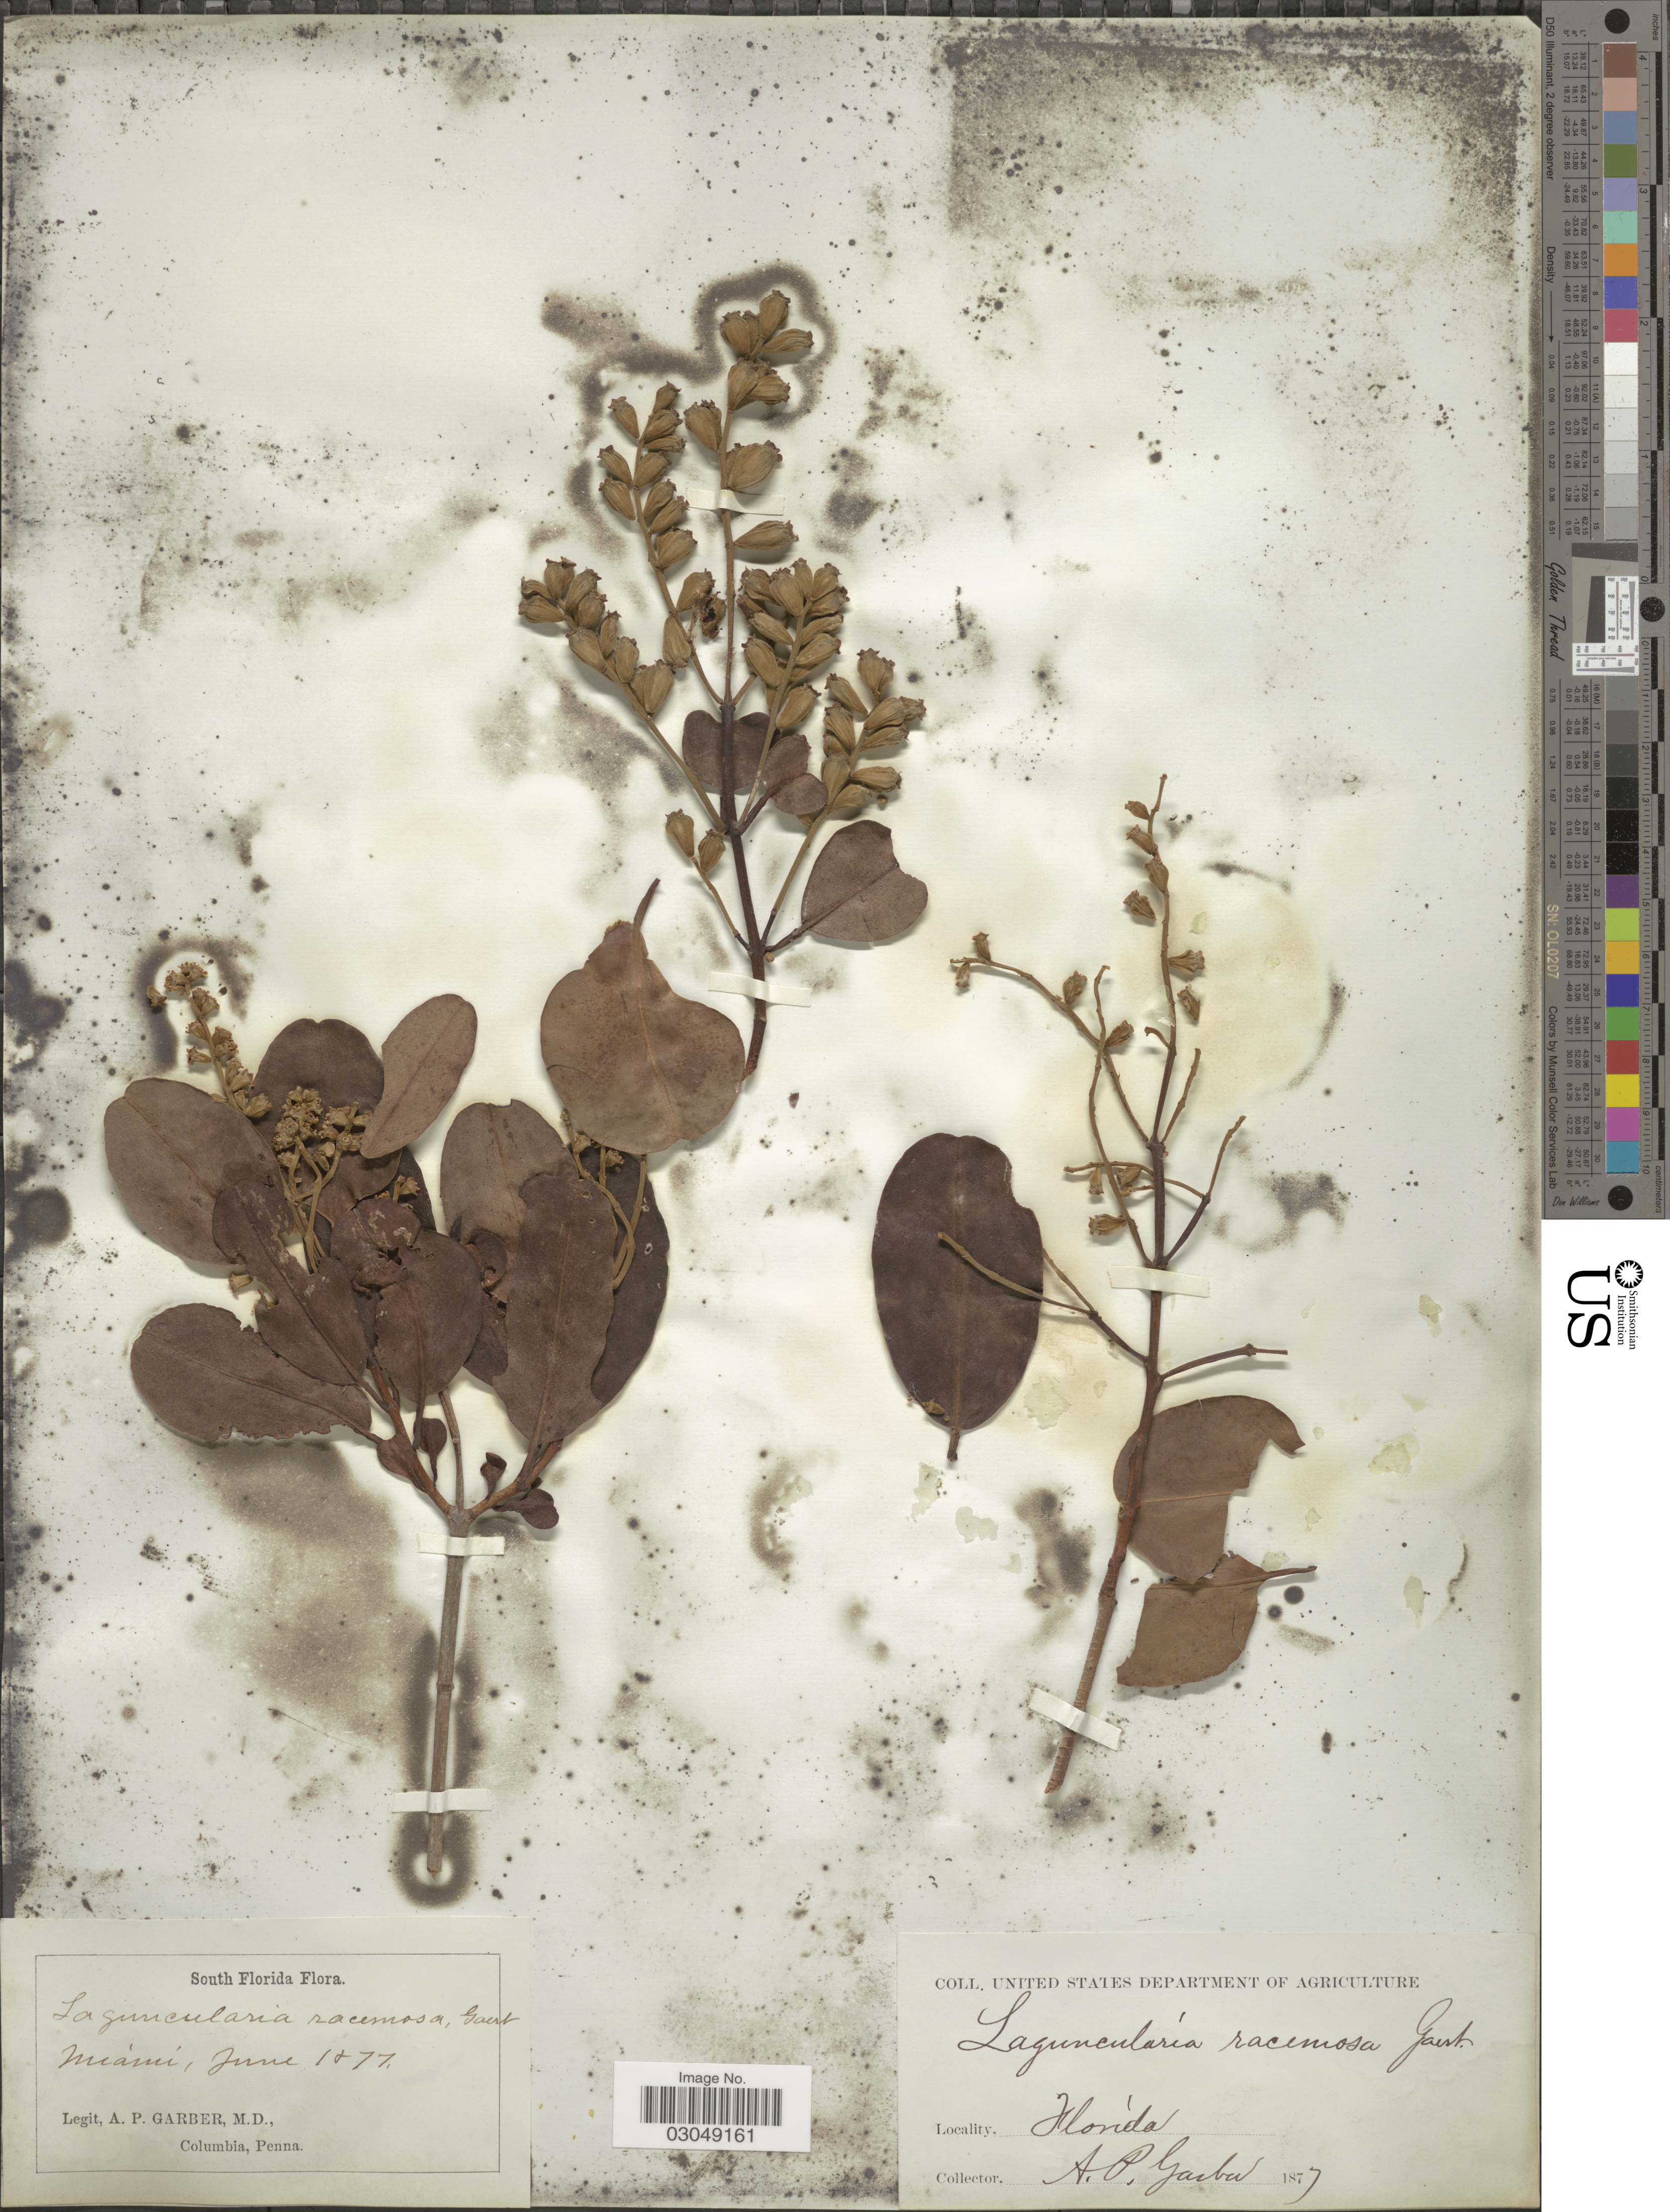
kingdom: Plantae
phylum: Tracheophyta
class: Magnoliopsida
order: Myrtales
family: Combretaceae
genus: Laguncularia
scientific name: Laguncularia racemosa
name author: (L.) C.F. Gaertn.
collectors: A. P. Garber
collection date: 1877-06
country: United States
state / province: Florida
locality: Miami. South Florida.